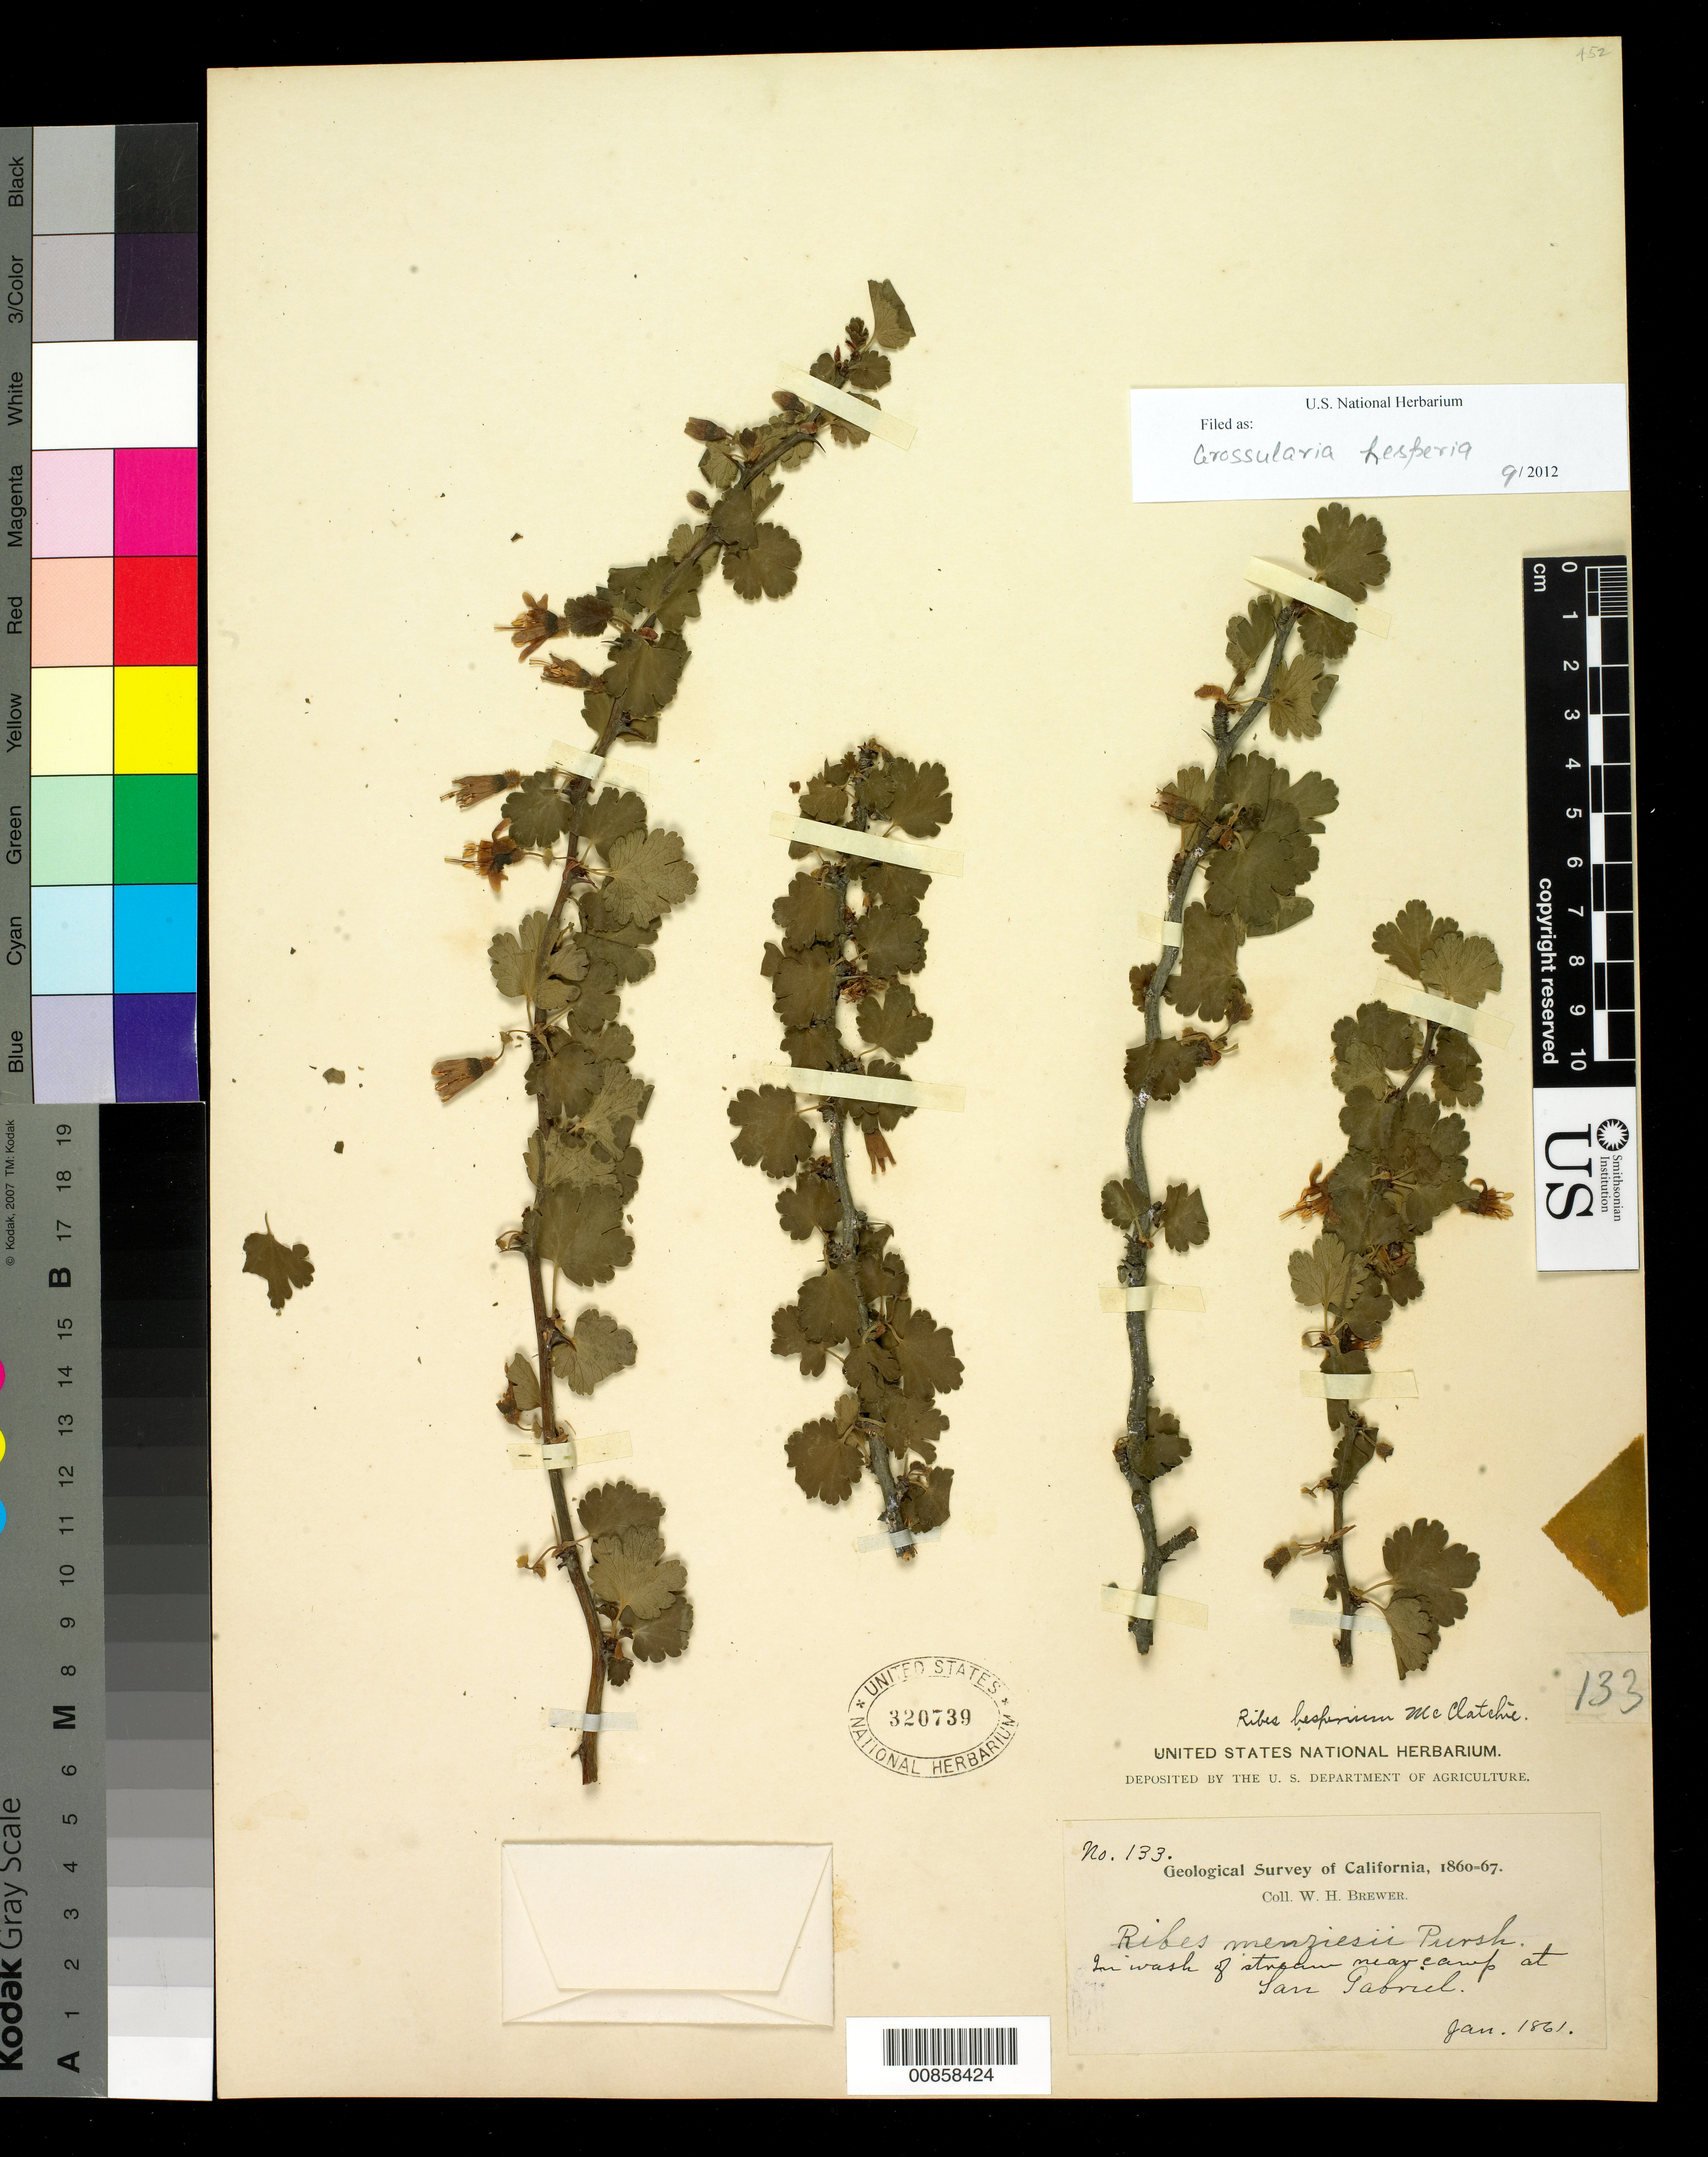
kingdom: Plantae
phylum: Tracheophyta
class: Magnoliopsida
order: Saxifragales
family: Grossulariaceae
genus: Ribes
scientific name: Ribes californicum var. hesperium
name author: (McClatchie) Jeps.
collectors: W. H. Brewer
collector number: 133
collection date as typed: Jan 1861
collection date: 1861-01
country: United States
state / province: California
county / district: Los Angeles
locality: In wash of stream near camp at San Gabriel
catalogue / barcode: US 320739